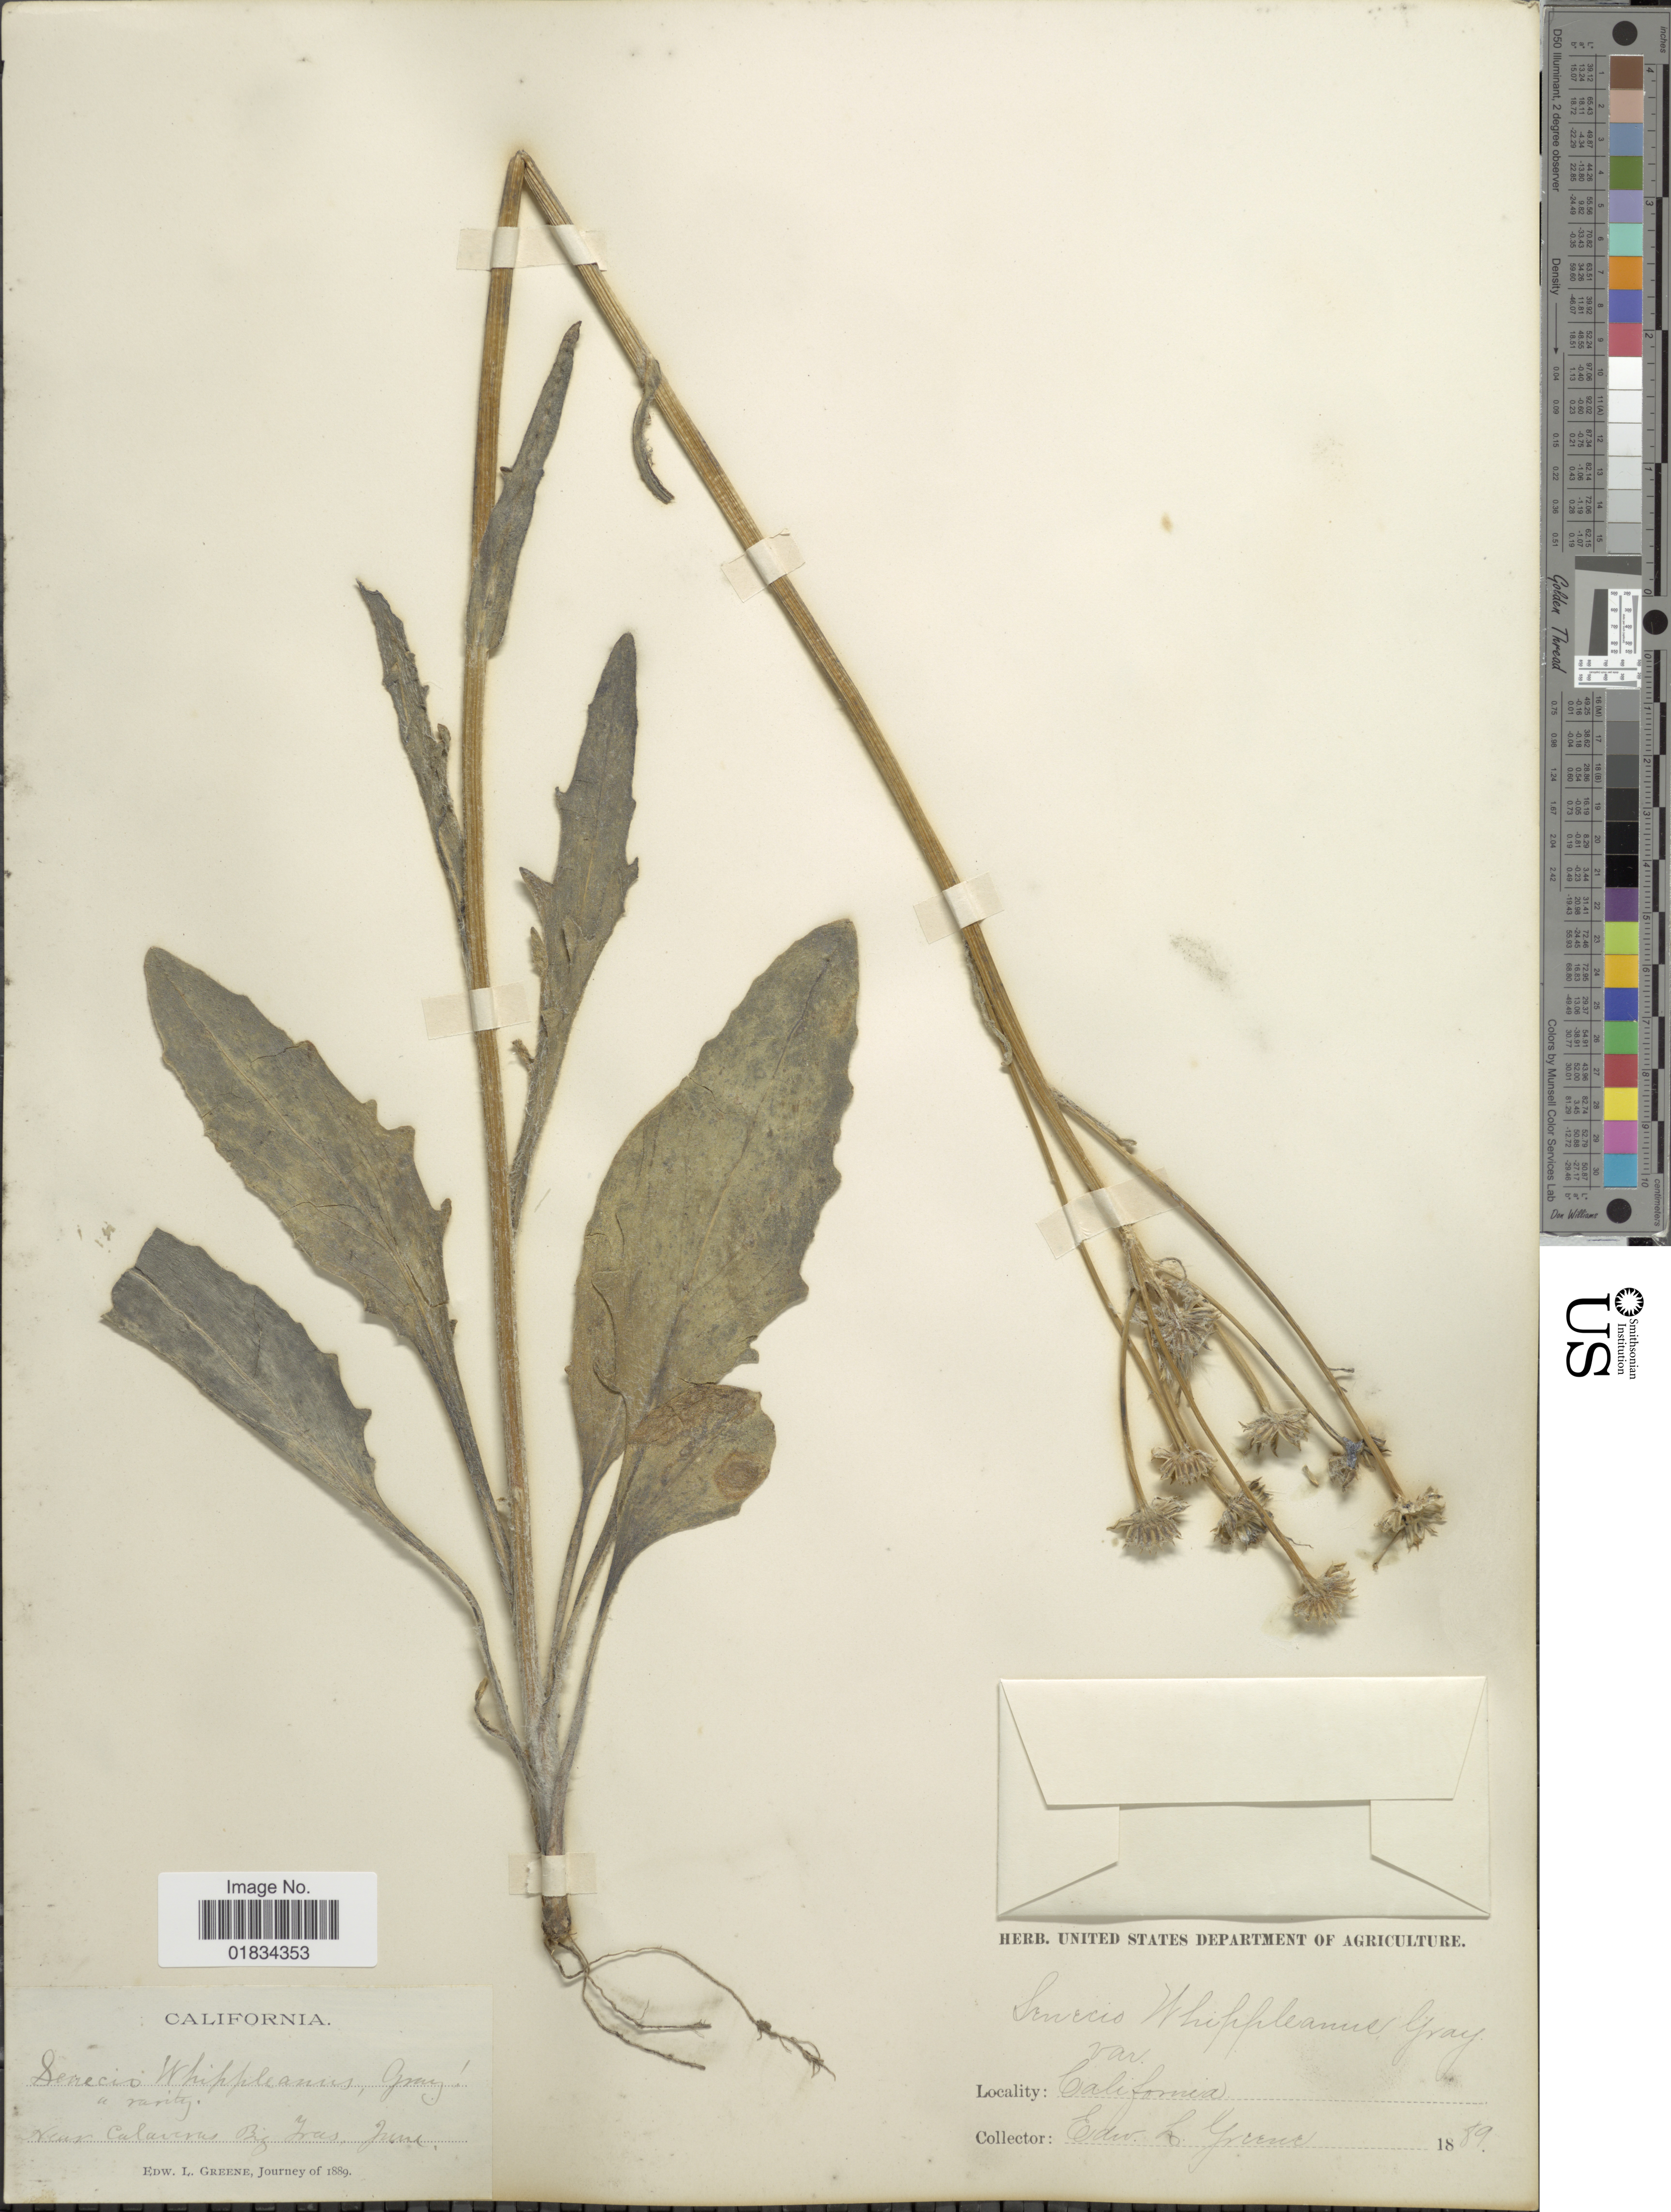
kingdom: Plantae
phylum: Tracheophyta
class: Magnoliopsida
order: Asterales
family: Asteraceae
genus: Senecio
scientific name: Senecio integerrimus var. major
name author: (A. Gray) Cronq.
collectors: E. L. Greene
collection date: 1889-06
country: United States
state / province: California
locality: Big Trees